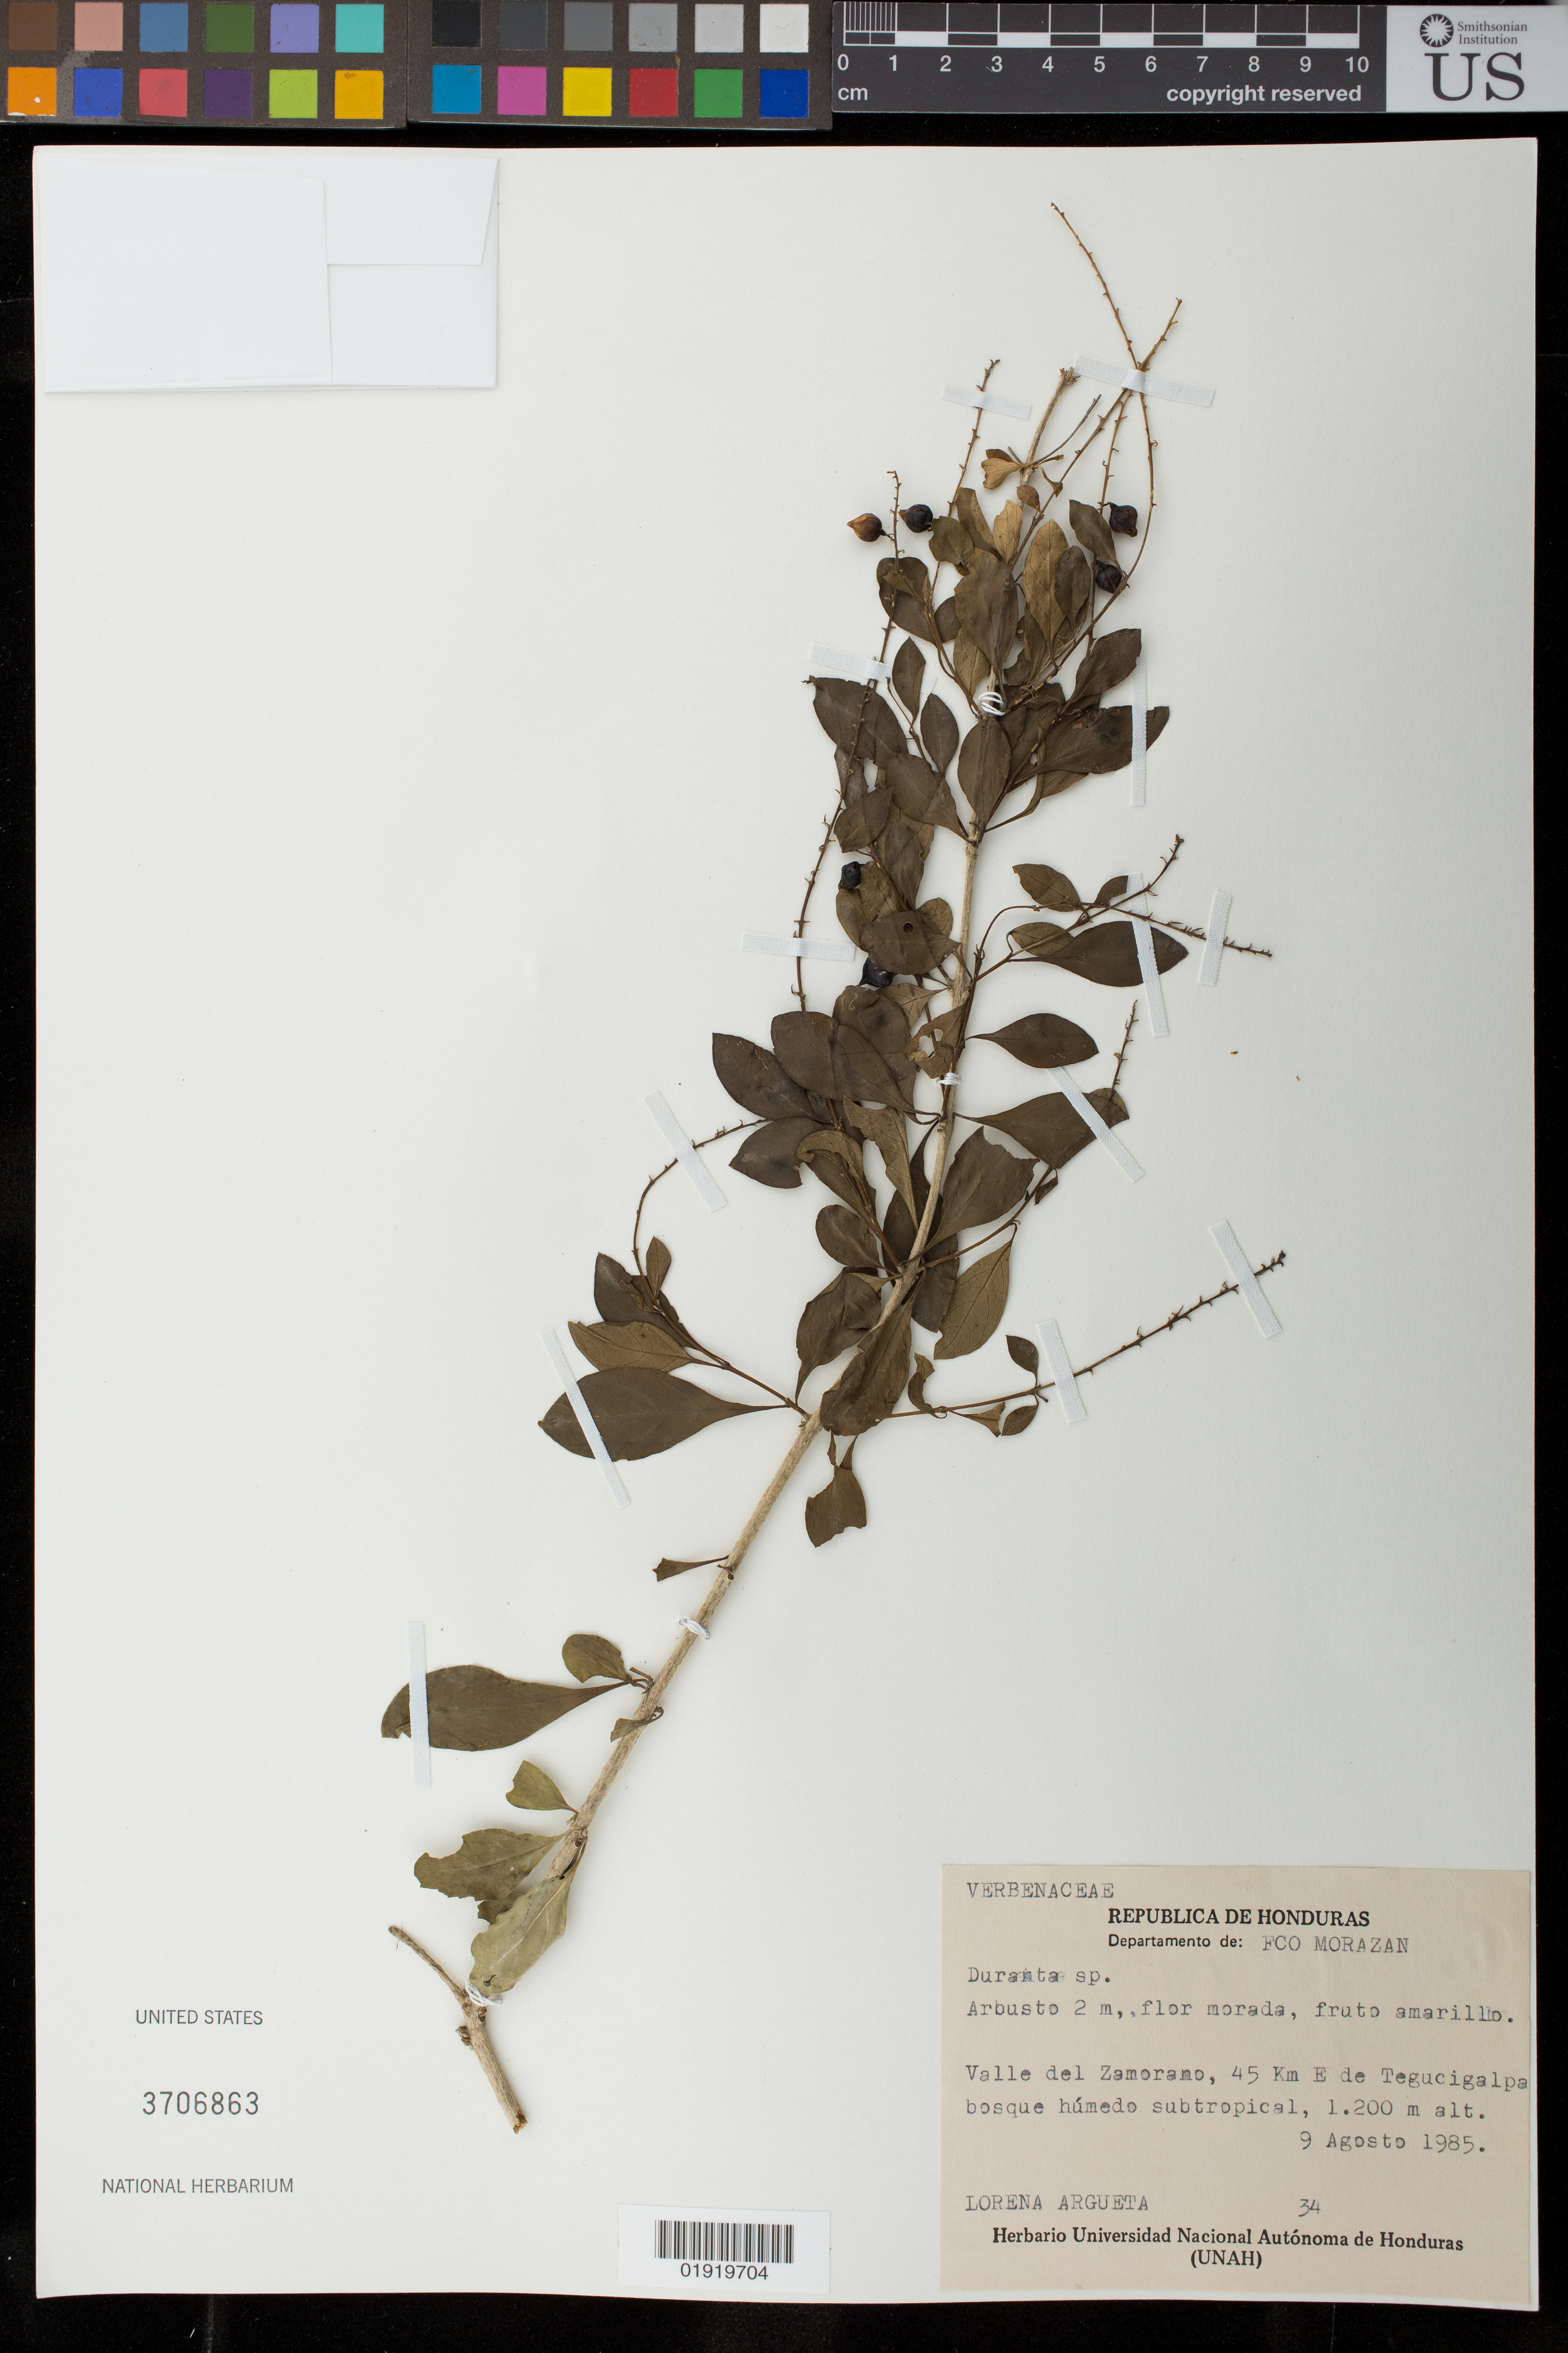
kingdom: Plantae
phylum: Tracheophyta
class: Magnoliopsida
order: Lamiales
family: Verbenaceae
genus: Duranta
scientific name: Duranta sp.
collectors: L. Argueta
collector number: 34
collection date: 1985-08-10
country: Honduras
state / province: Fco. Morazán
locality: Fco. Morazan. Valle del Zamorano, 45 km E de Tegucigalpa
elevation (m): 1200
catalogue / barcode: US 3706863